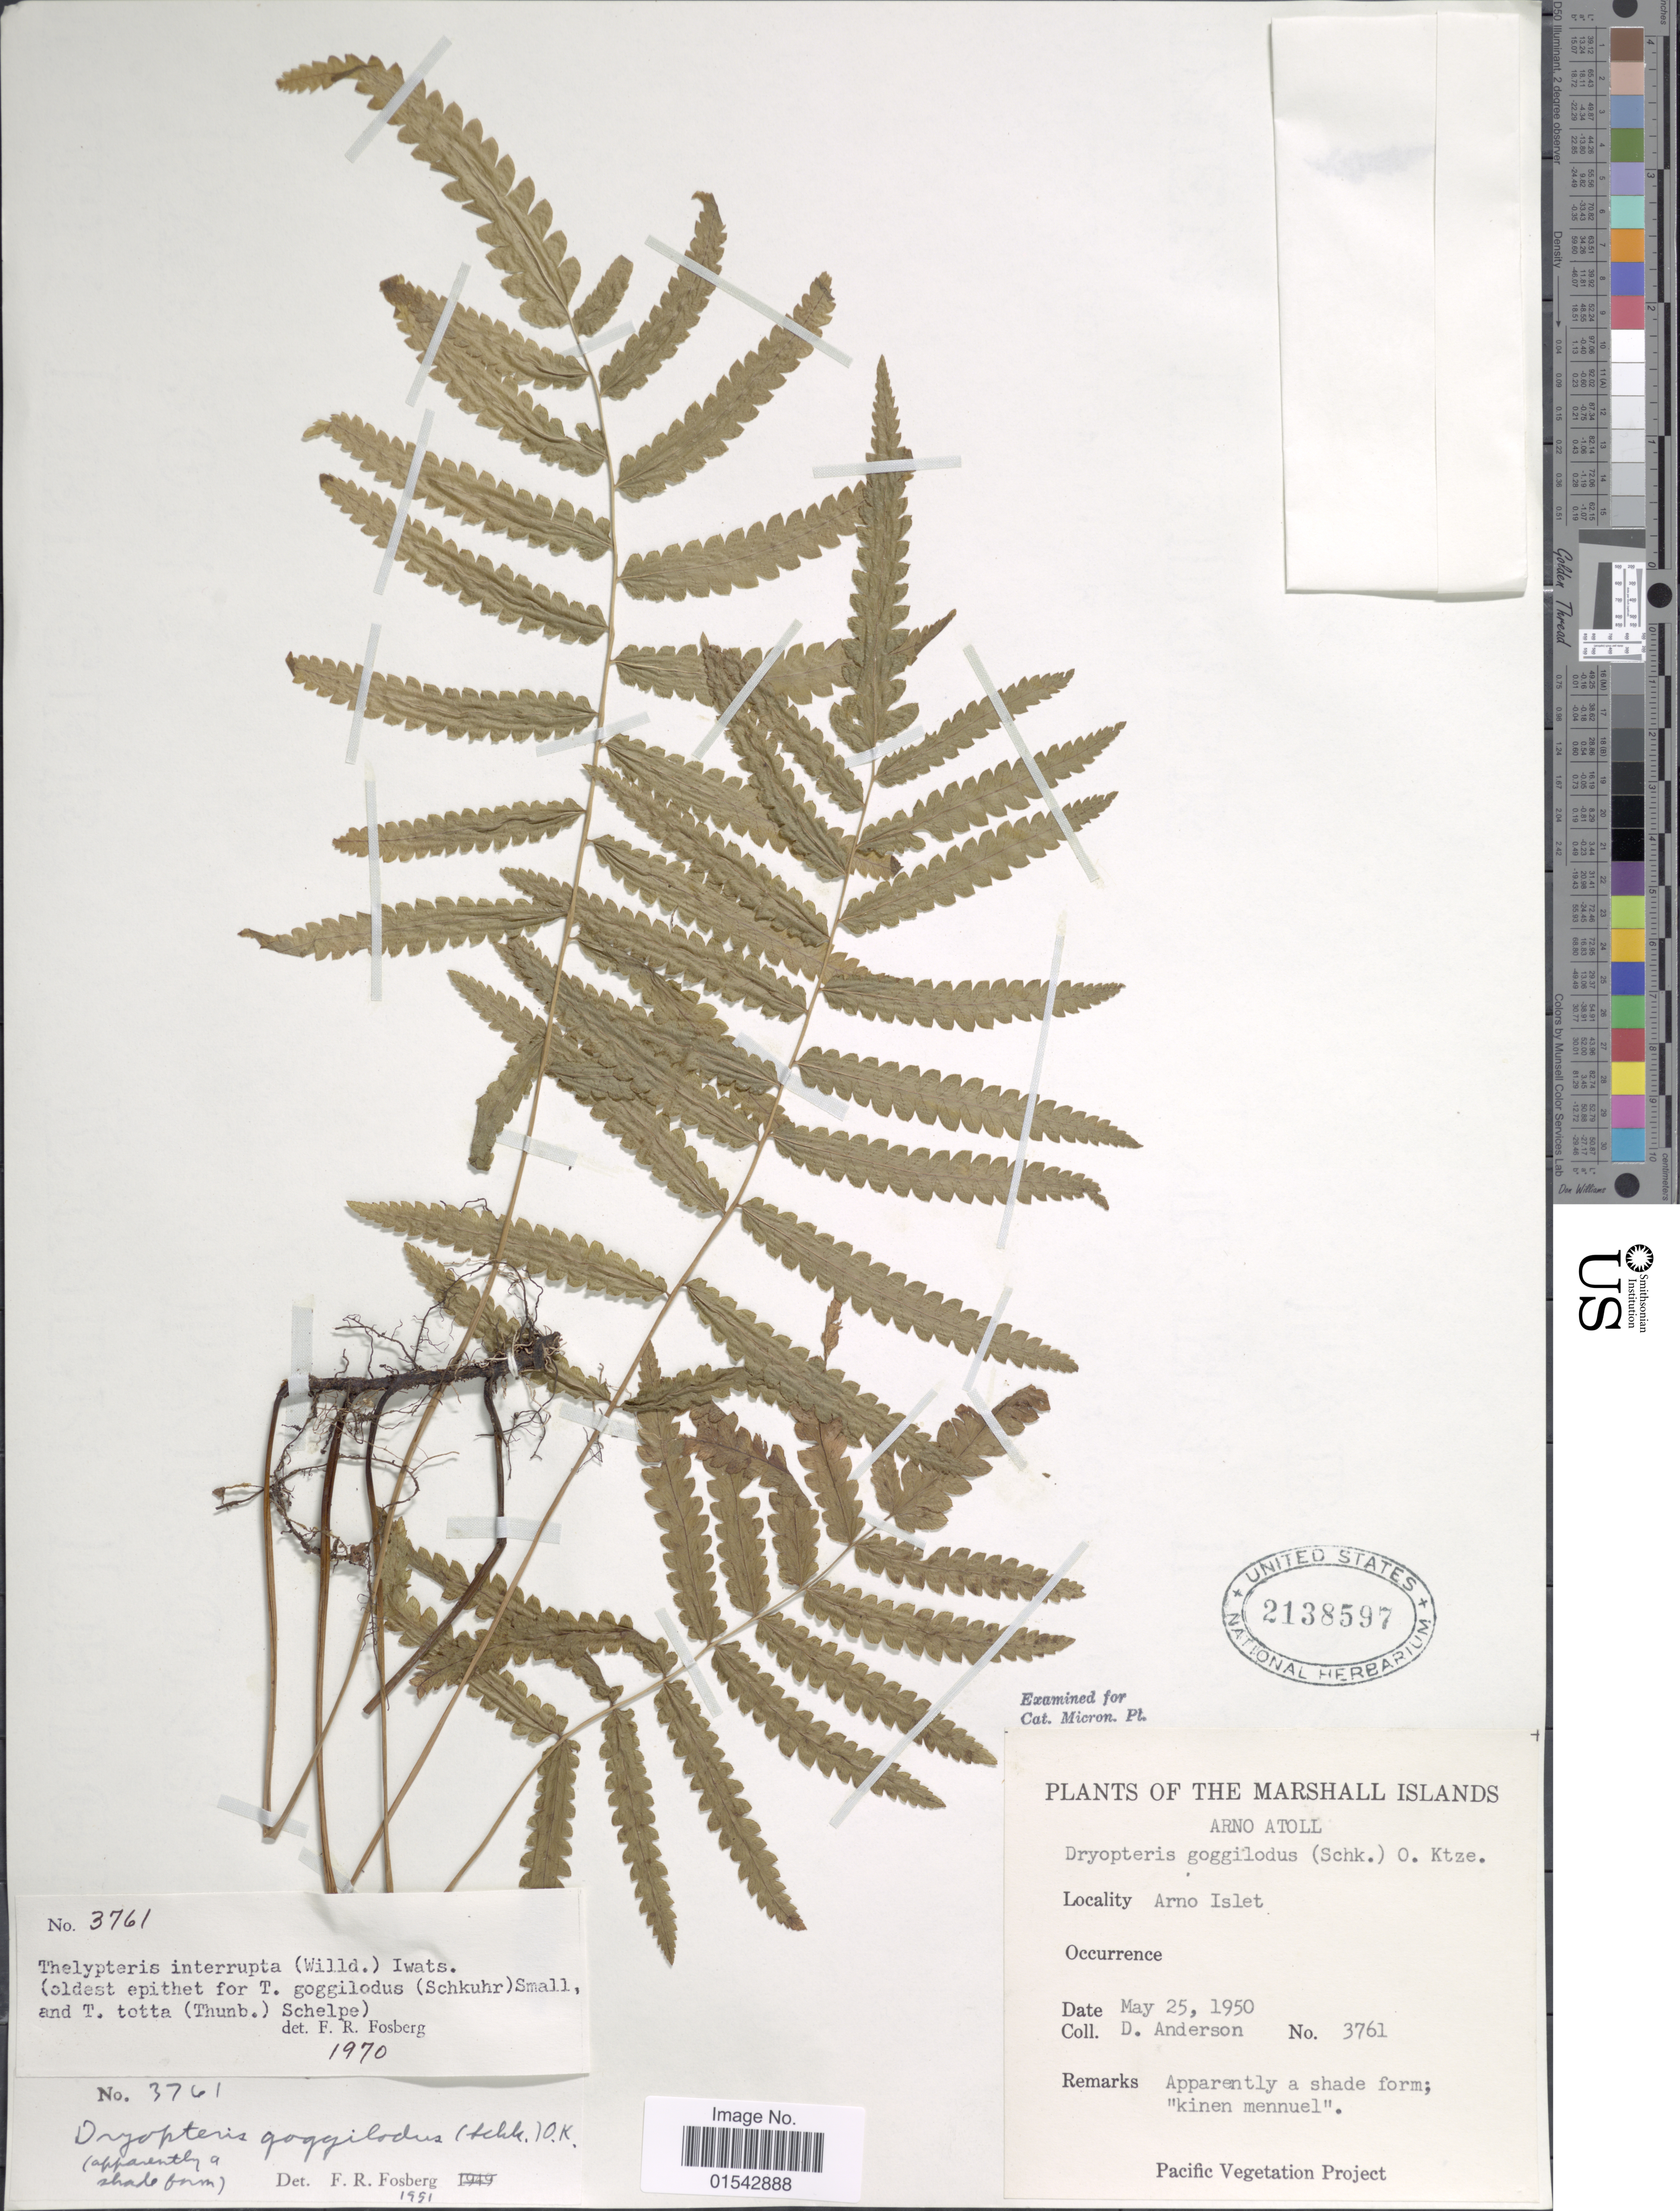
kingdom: Plantae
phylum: Tracheophyta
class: Polypodiopsida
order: Polypodiales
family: Thelypteridaceae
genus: Cyclosorus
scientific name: Cyclosorus interruptus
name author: (Willd.) H. Itô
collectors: D. Anderson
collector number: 3761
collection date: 1950-05-25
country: Marshall Islands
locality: Arno Atoll, Arno Islet, Marshall Islands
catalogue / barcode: US 2138597